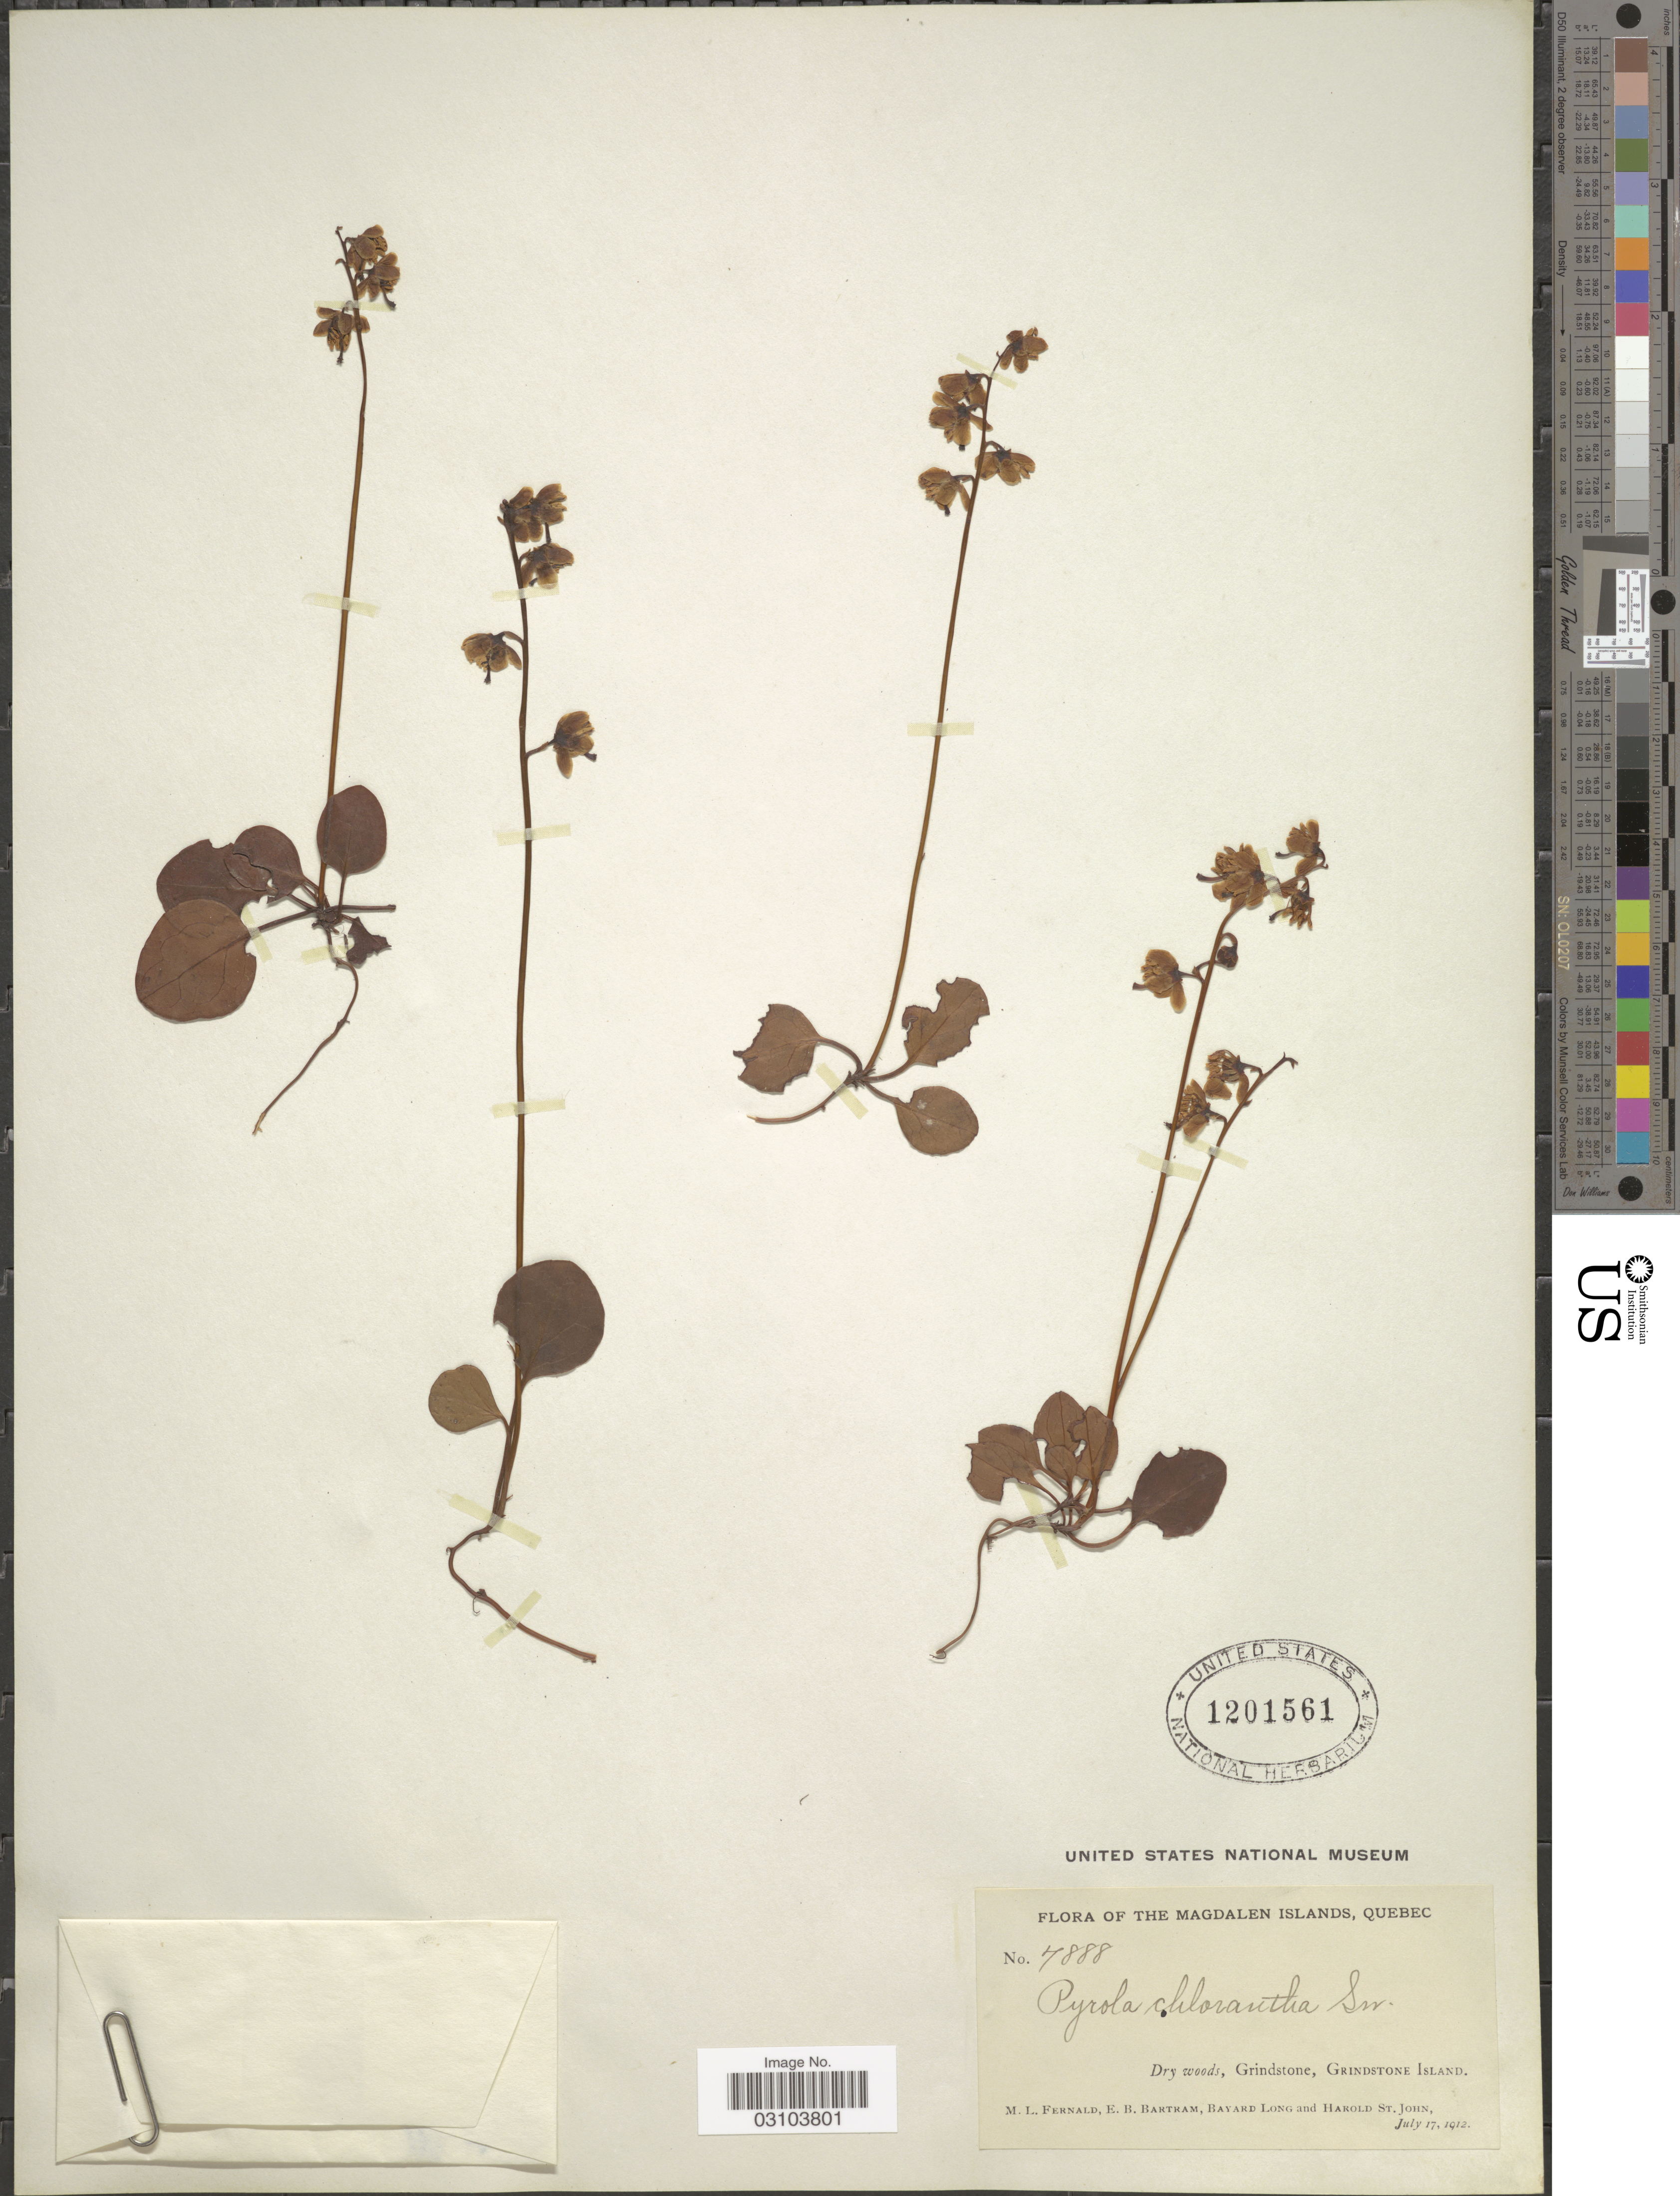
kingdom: Plantae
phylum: Tracheophyta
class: Magnoliopsida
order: Ericales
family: Ericaceae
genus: Pyrola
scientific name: Pyrola chlorantha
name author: Schweigg.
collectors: M. L. Fernald, E. B. Bartram, B. Long & H. St. John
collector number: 4888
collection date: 1912-07-17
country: Canada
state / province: Quebec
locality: The Magdalen Islands. Grindstone, Grindstone Island.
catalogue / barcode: US 1201561